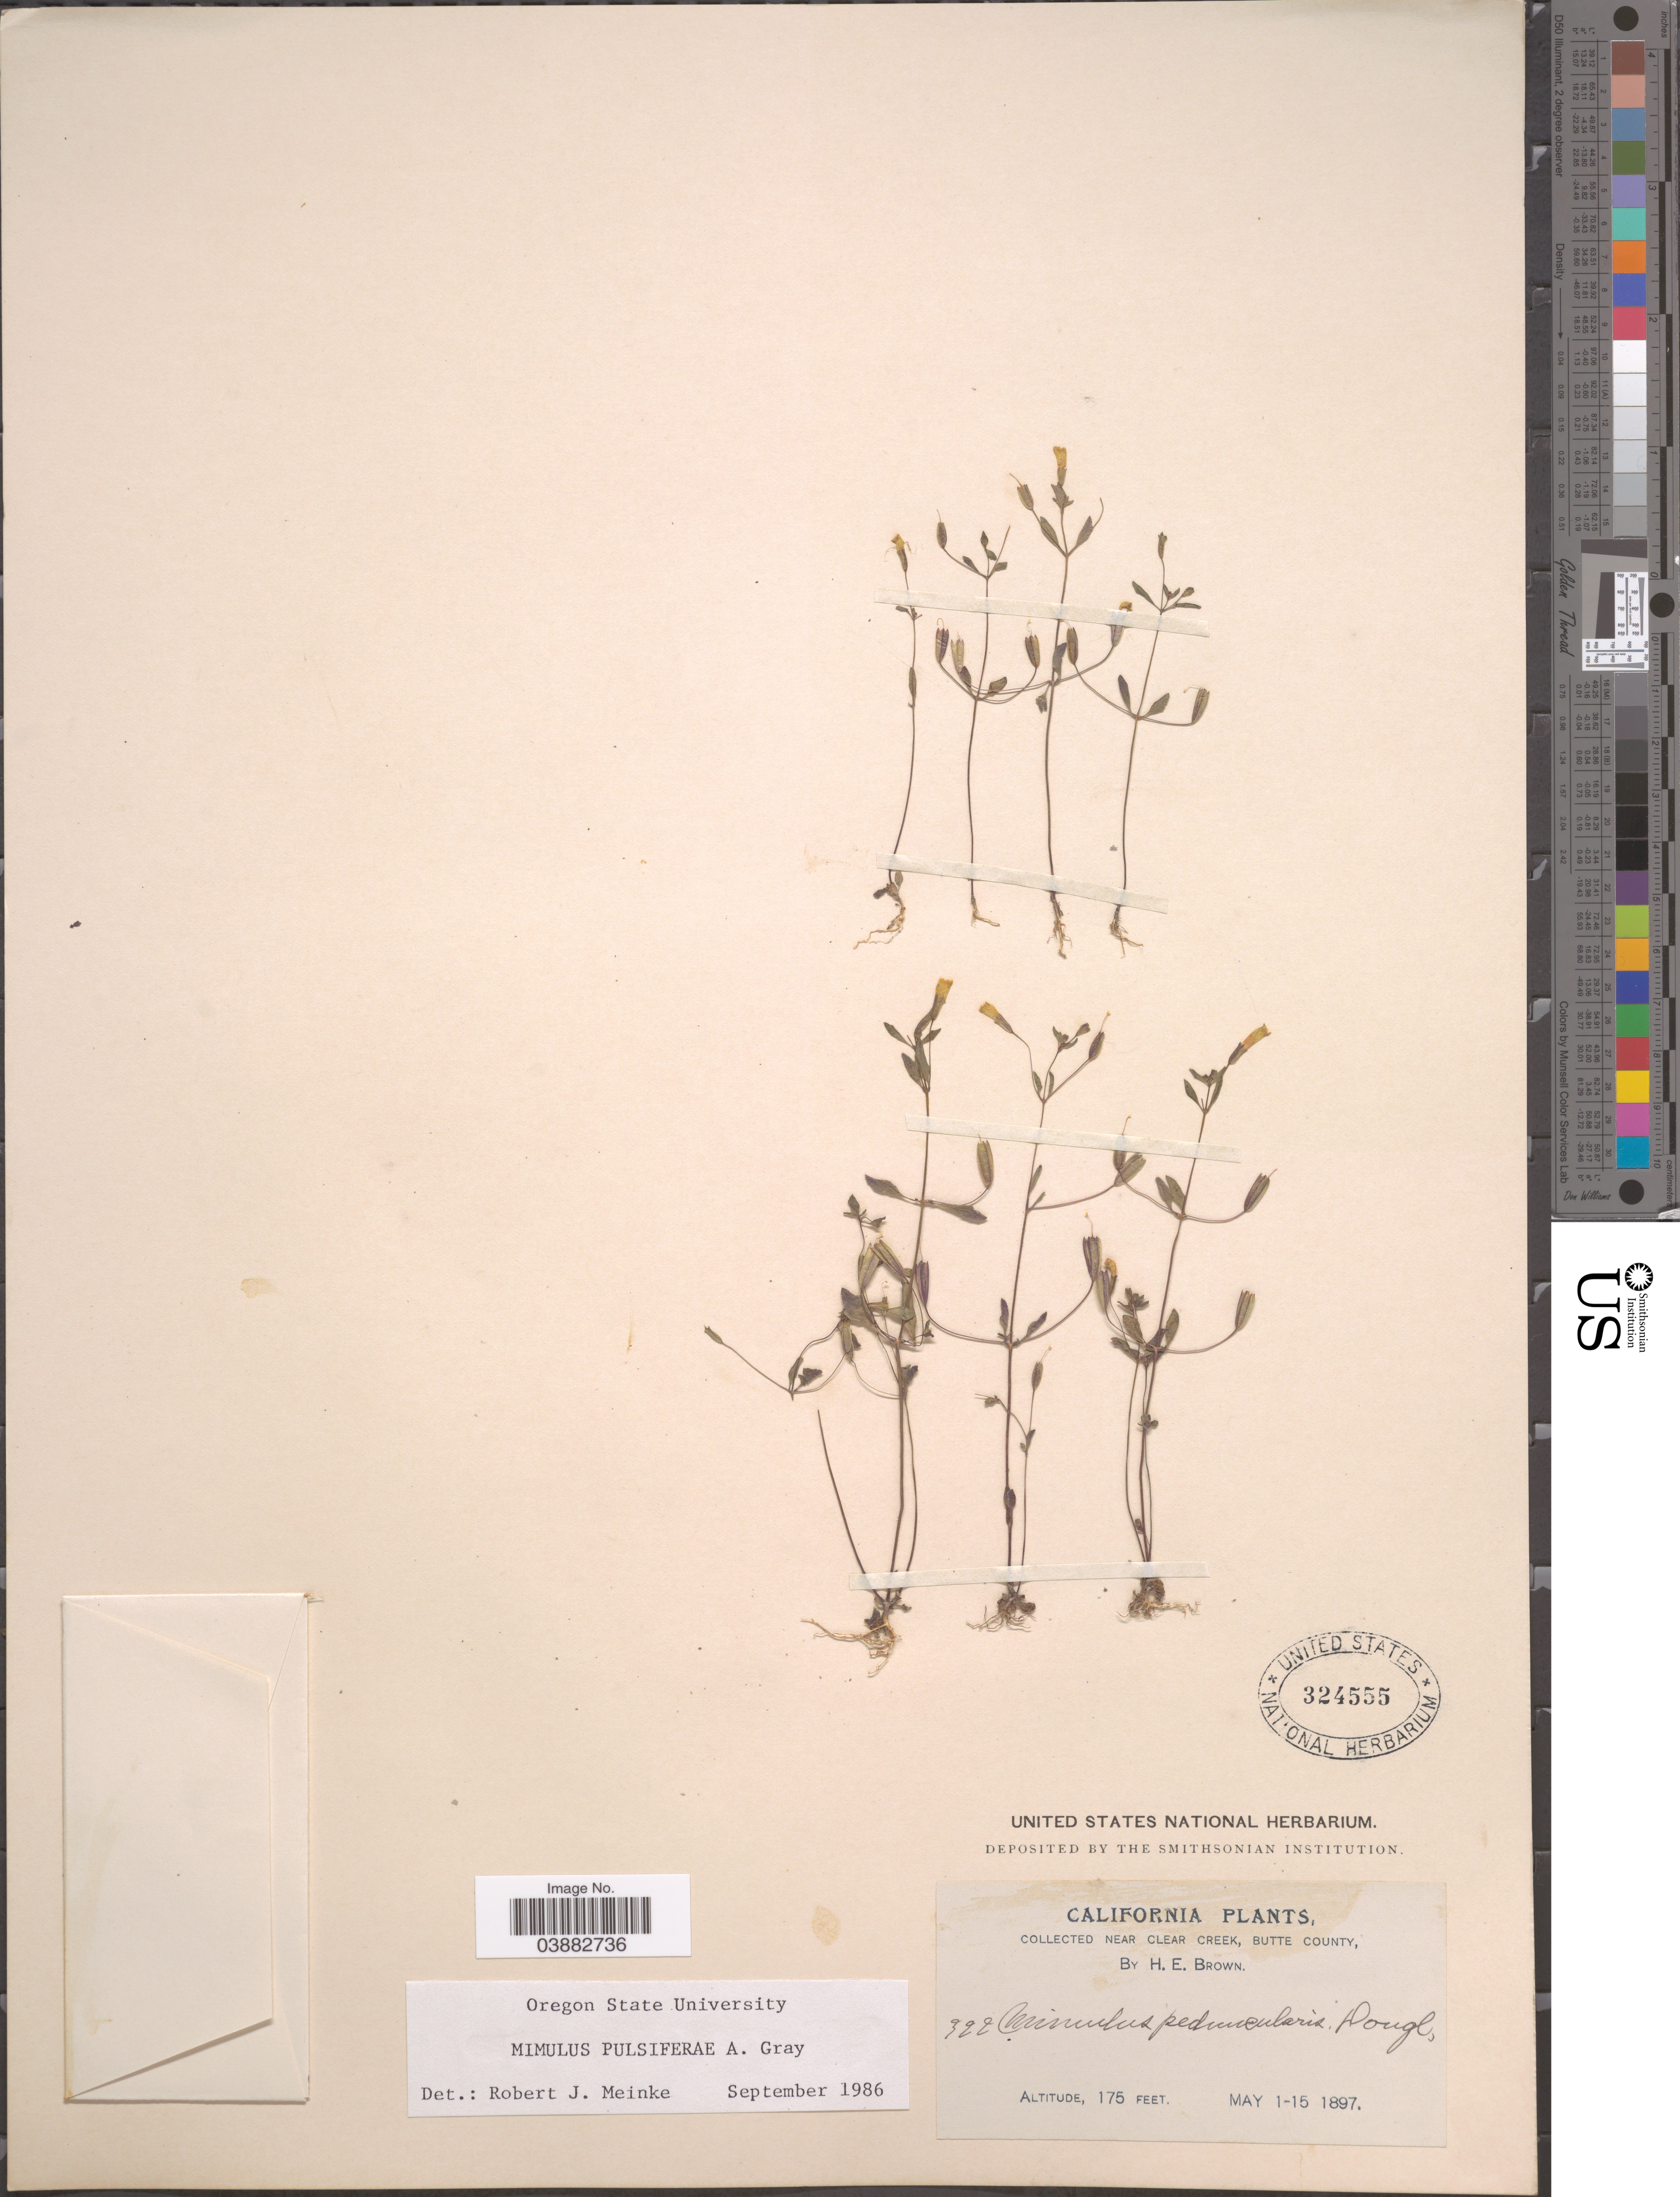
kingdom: Plantae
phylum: Tracheophyta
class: Magnoliopsida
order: Lamiales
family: Phrymaceae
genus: Mimulus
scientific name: Mimulus pulsiferae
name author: A. Gray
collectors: H. E. Brown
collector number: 322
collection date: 1897-05-01/1897-05-15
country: United States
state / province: California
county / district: Butte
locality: Near Clear Creek, Butte County.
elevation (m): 53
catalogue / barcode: US 324555